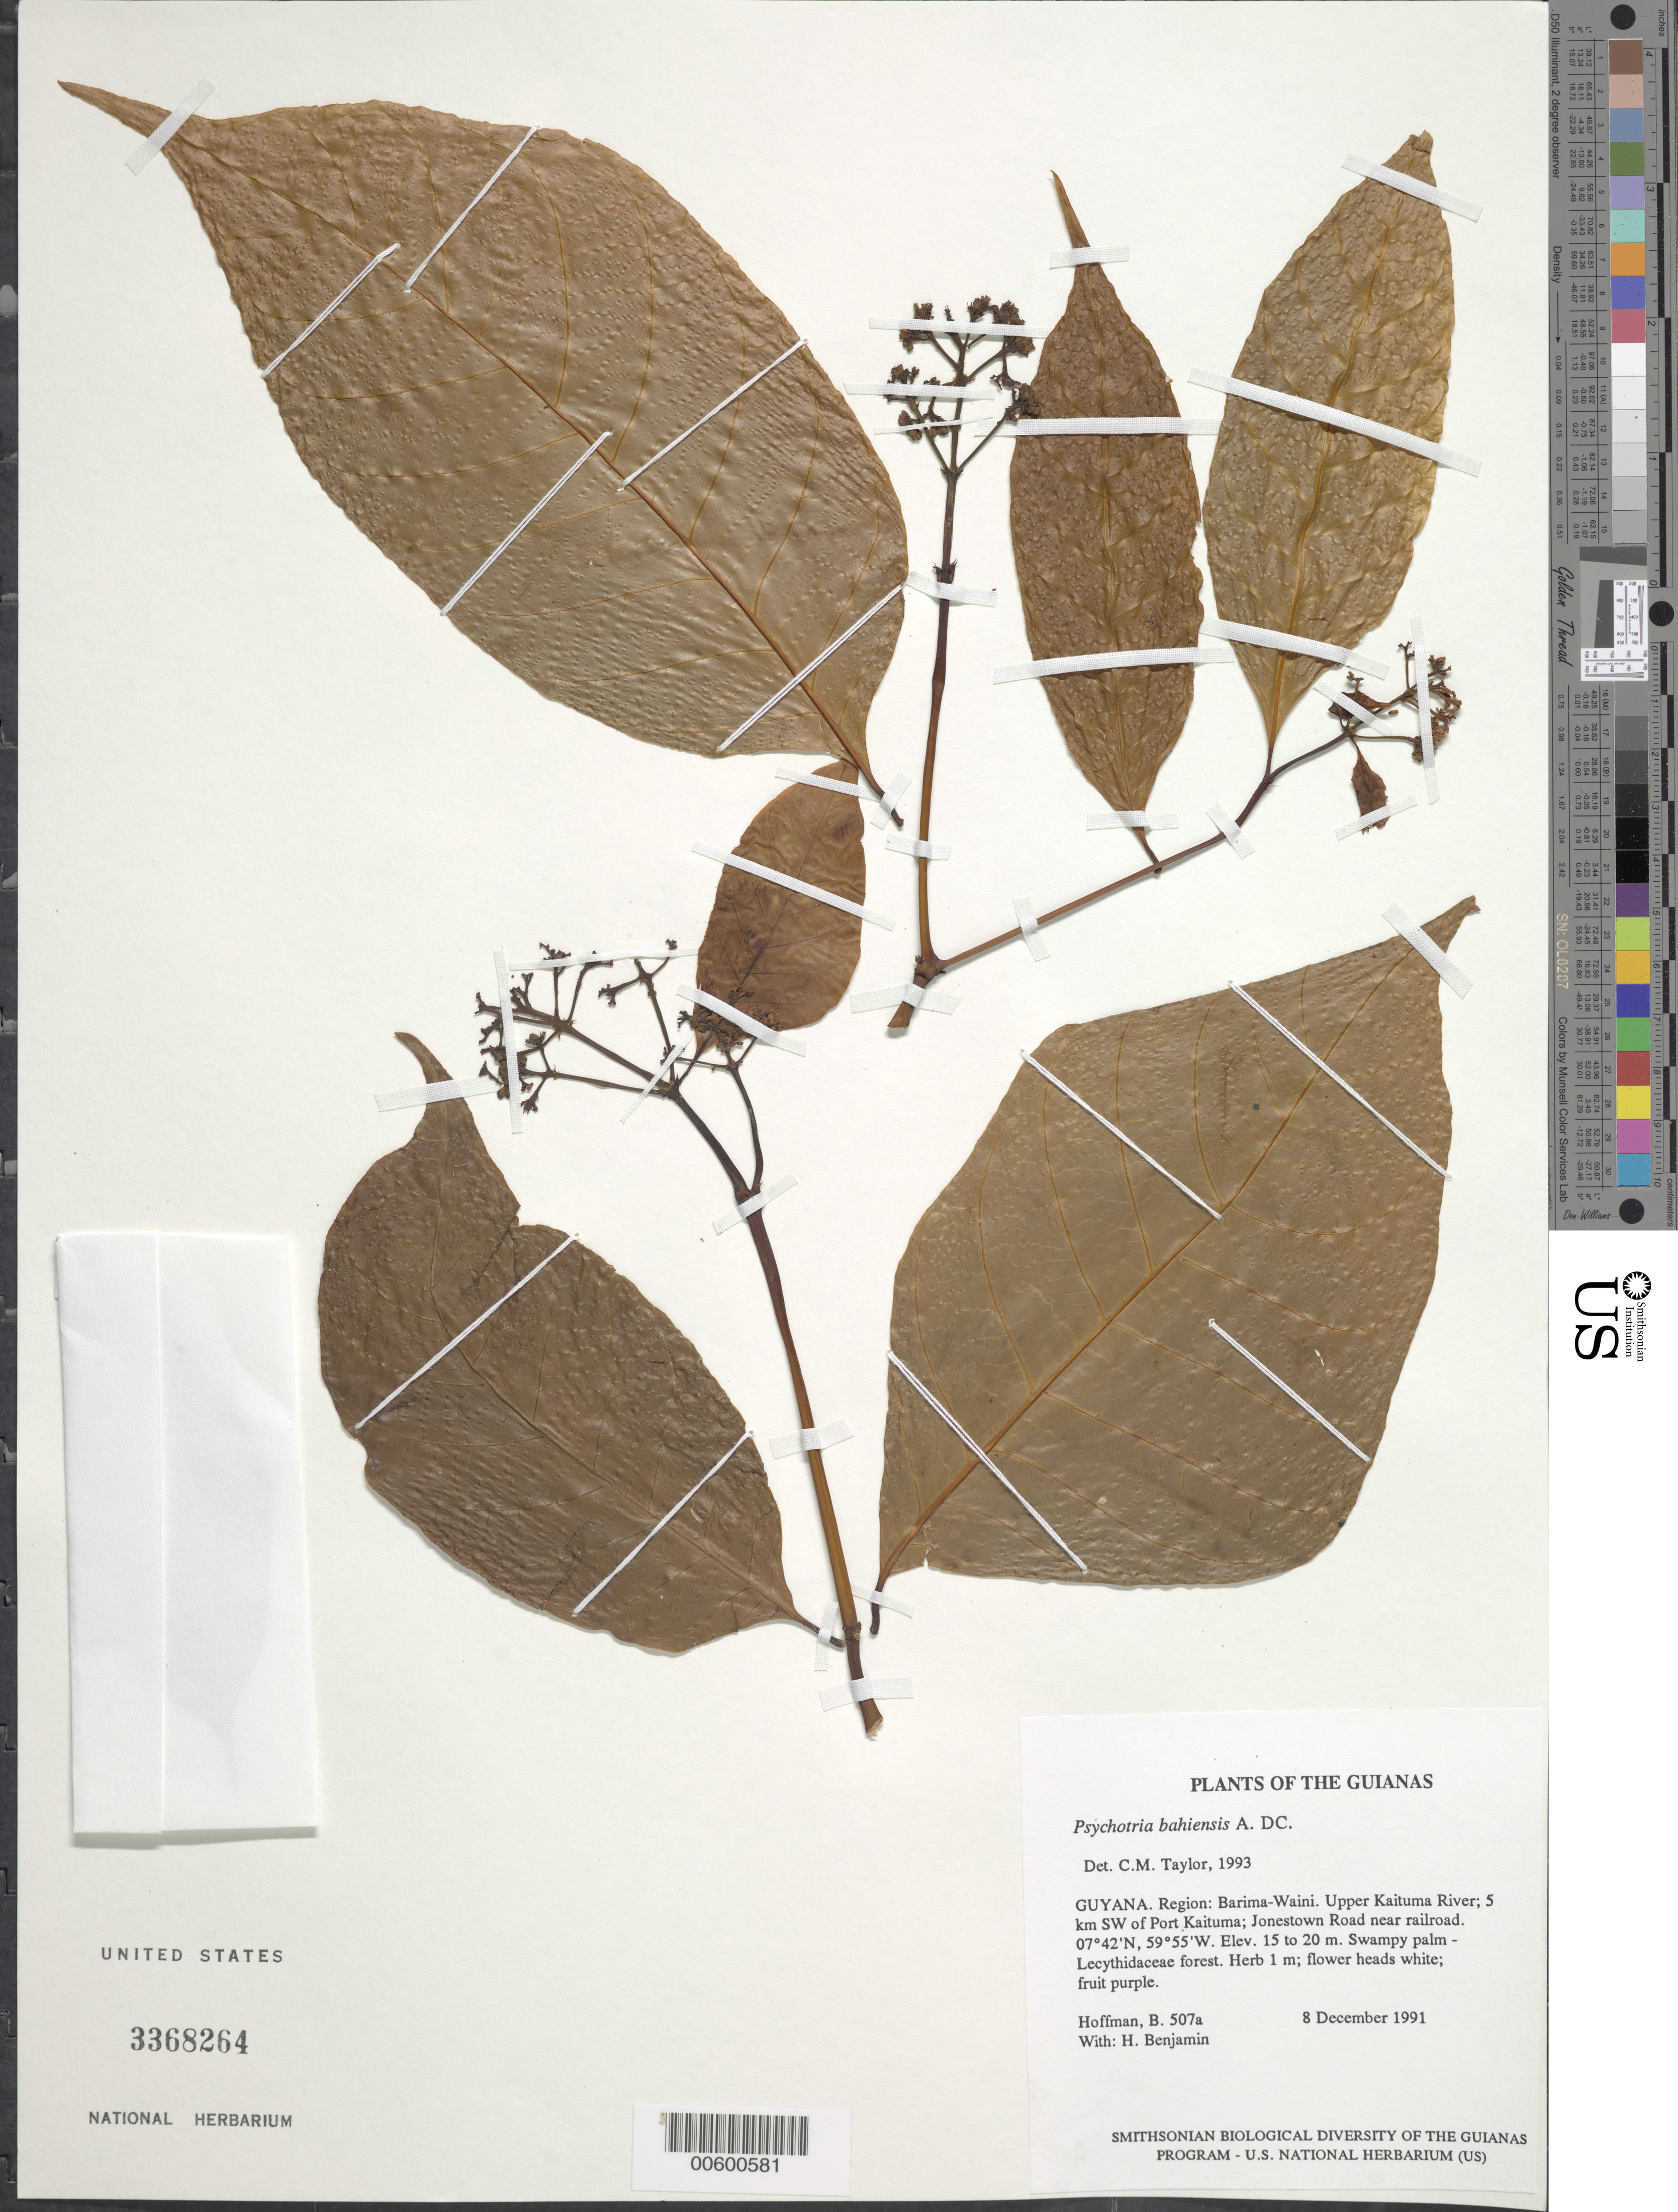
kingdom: Plantae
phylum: Tracheophyta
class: Magnoliopsida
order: Gentianales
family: Rubiaceae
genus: Psychotria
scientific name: Psychotria bahiensis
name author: DC.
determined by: Taylor, Charlotte M.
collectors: B. Hoffman & H. Benjamin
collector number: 507 a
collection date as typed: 8 December 1991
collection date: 1991-12-08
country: Guyana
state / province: Barima-Waini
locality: Upper Kaituma River; 5 km SW of Port Kaituma; Jonestown Road near railroad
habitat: Swampy palm - Lecythidaceae forest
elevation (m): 15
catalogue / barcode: US 3368264